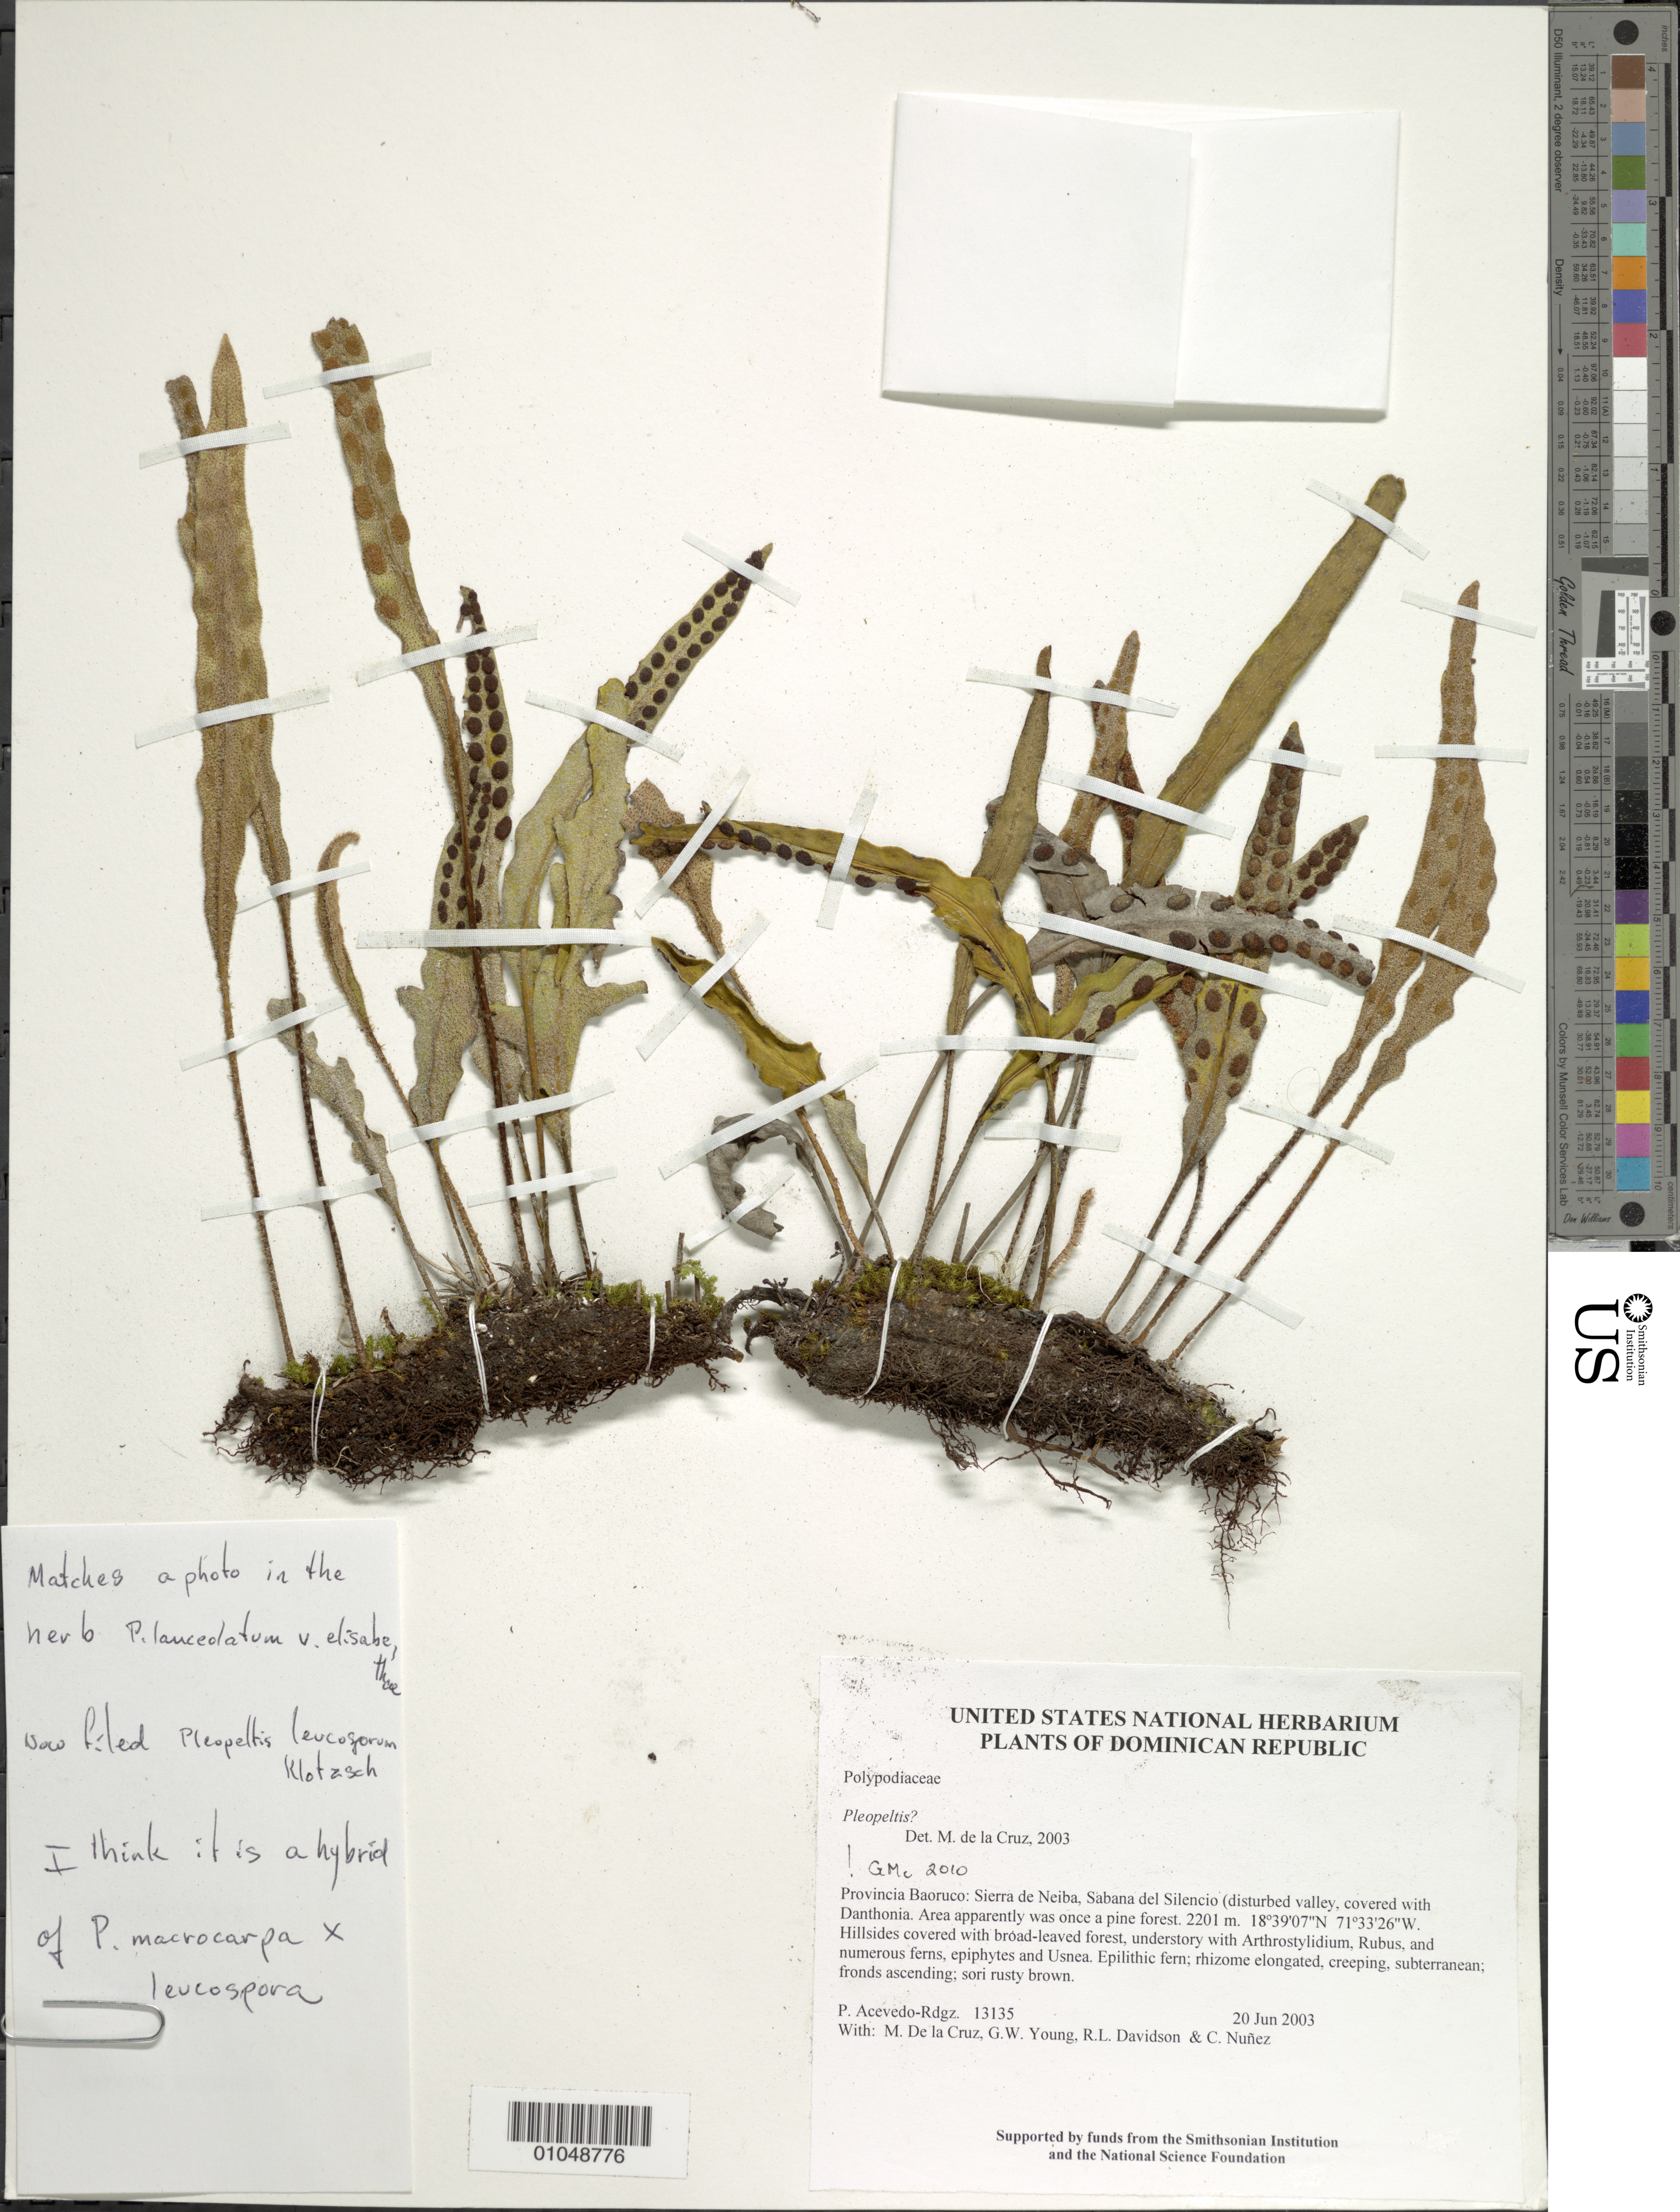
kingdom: Plantae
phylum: Tracheophyta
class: Polypodiopsida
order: Polypodiales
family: Polypodiaceae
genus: Pleopeltis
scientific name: Pleopeltis x leucospora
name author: (Klotzsch) L.B. Moore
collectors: P. Acevedo-Rodr., M. de la Cruz, J. Rawlins, G. Young, R. Davidson & C. Nunez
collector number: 13135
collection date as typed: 20 Jun 2003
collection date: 2003-06-20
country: Dominican Republic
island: Hispaniola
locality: Provincia Baoruco: Sierra de Neiba, Sabana del Silencio (disturbed valley, covered with Danthonia. Area apparently was once a pine forest.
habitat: Hillsides covered with broad-leaved forest, understory with Arthrostylidium, Rubus, and numerous ferns, epiphytes and Usnea.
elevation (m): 2201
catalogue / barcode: US 3598225